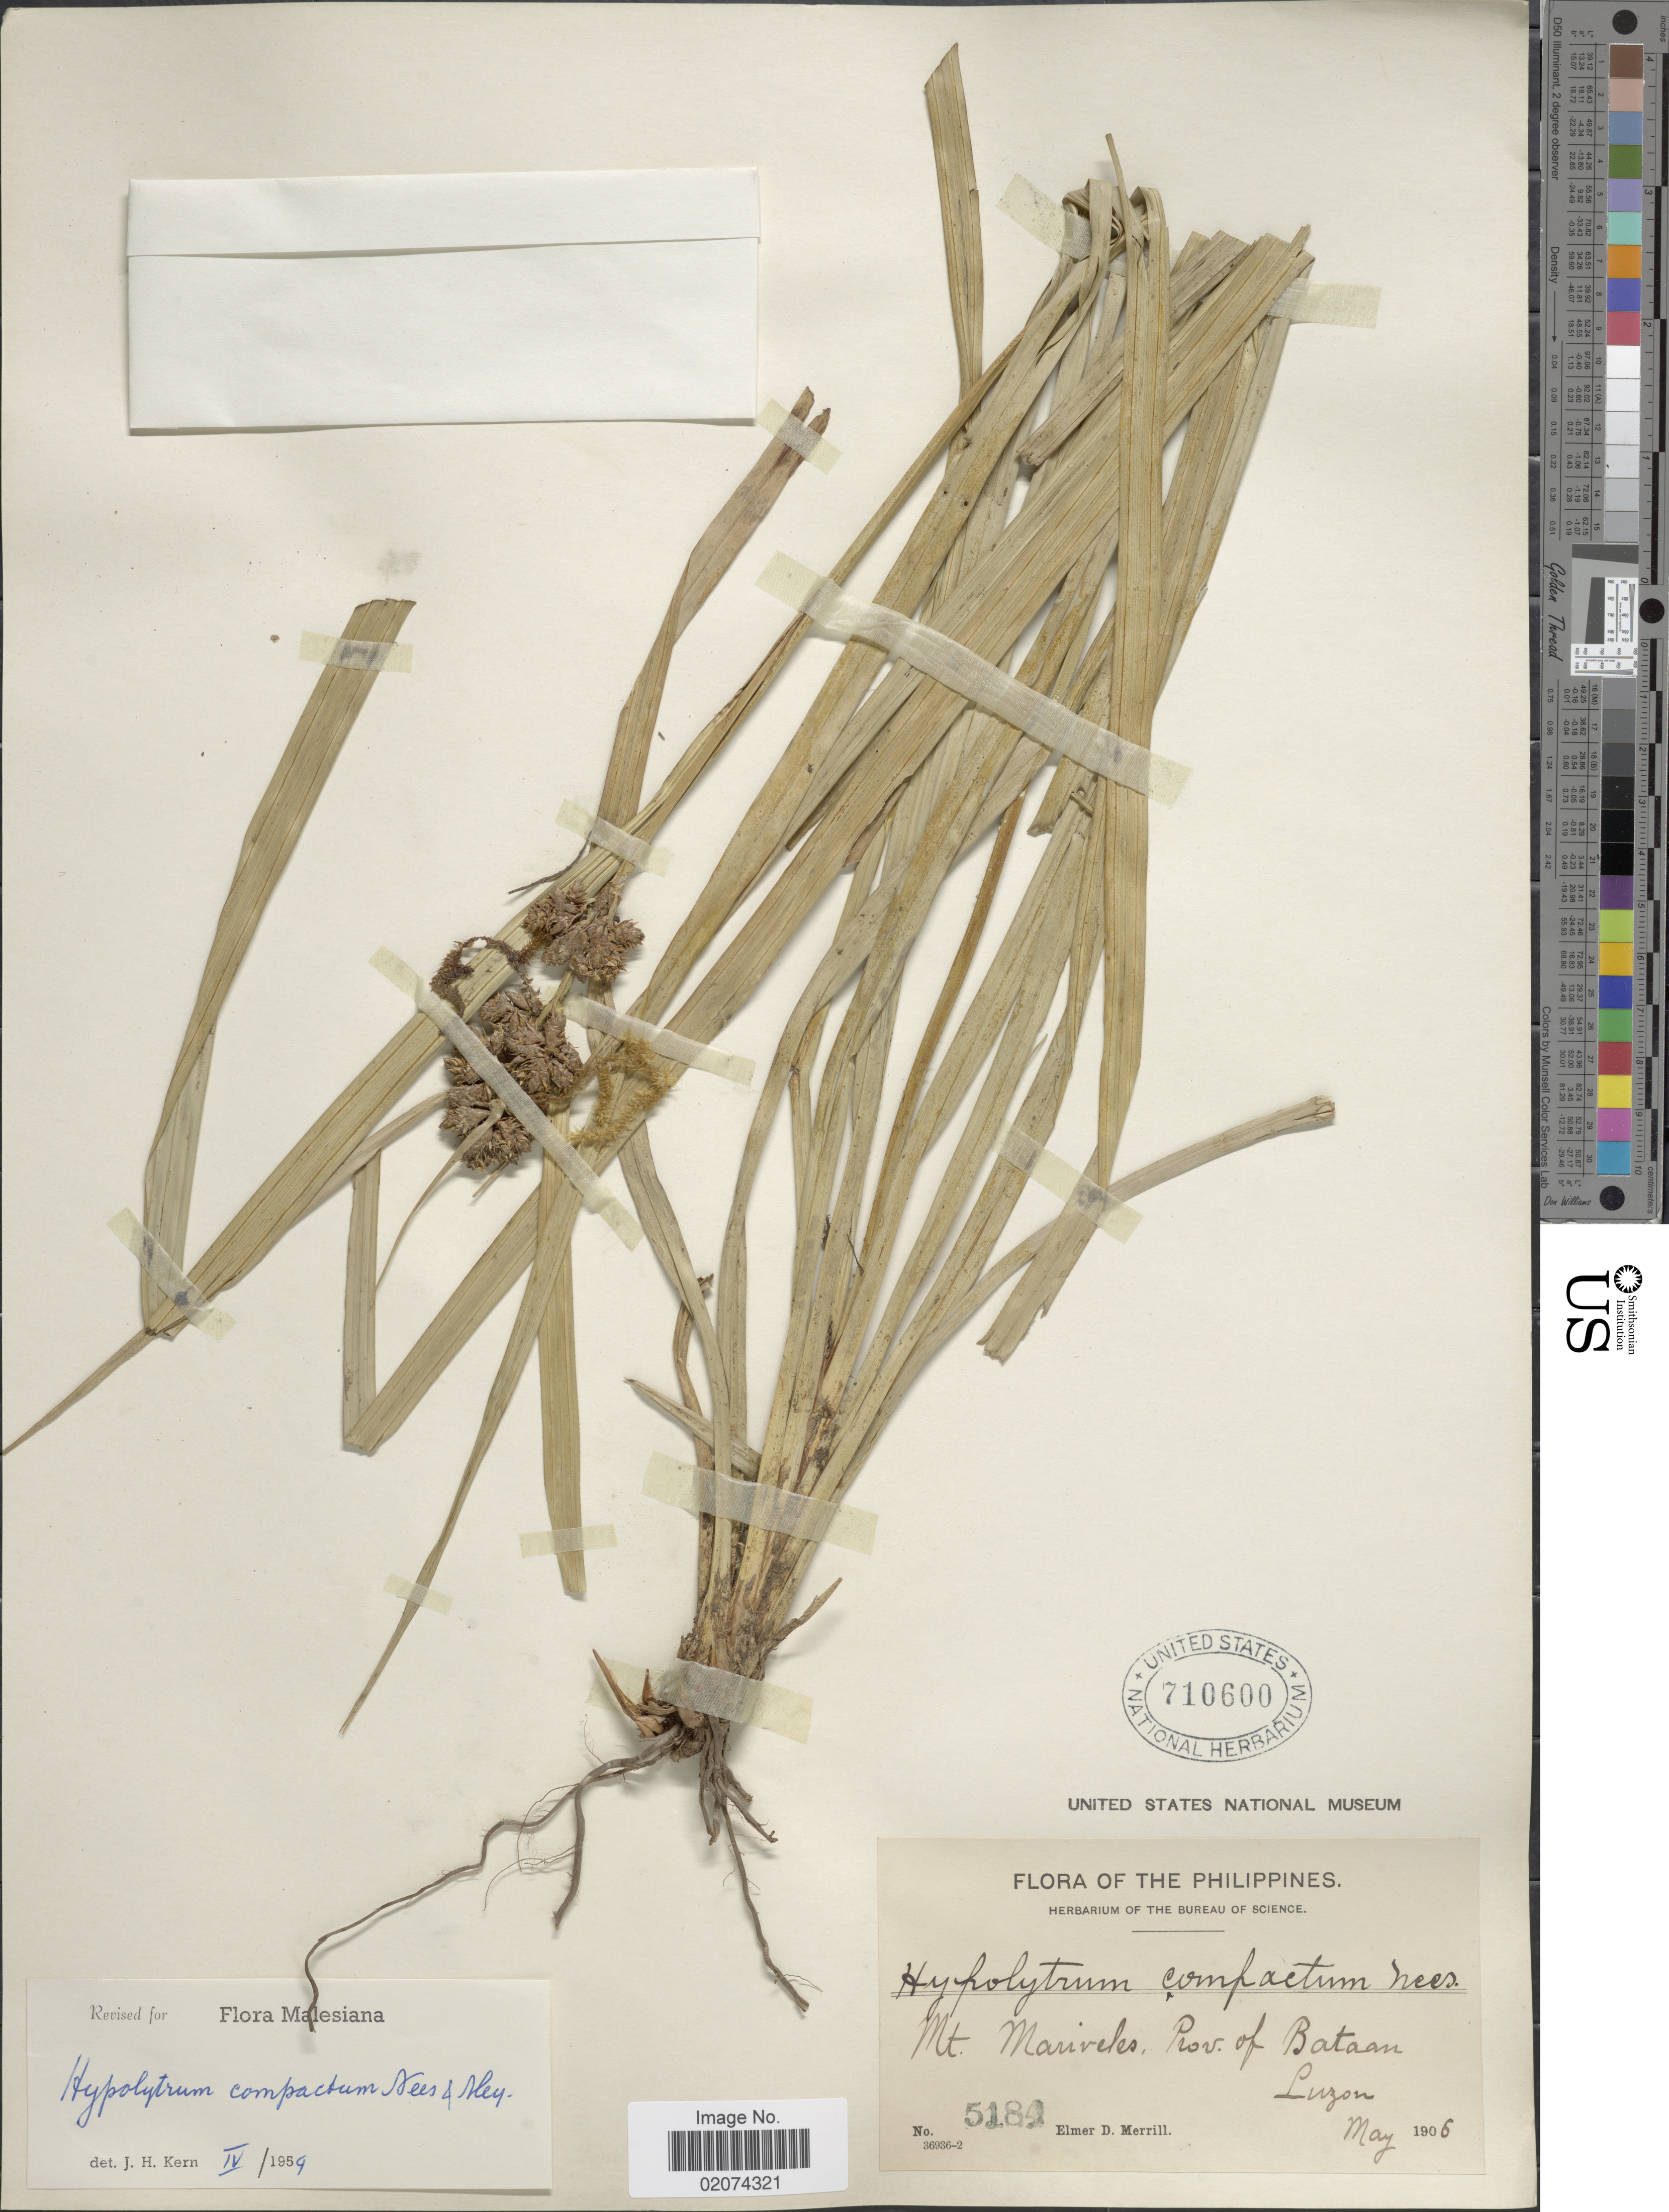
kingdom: Plantae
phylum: Tracheophyta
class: Liliopsida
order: Poales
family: Cyperaceae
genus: Hypolytrum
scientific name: Hypolytrum compactum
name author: Nees & Meyen ex Kunth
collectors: E. D. Merrill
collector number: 5184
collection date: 1906-05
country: Philippines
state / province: Cagayan Valley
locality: Mt. Mariveles, Prov. of Bataan, Luzon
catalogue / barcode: US 710600